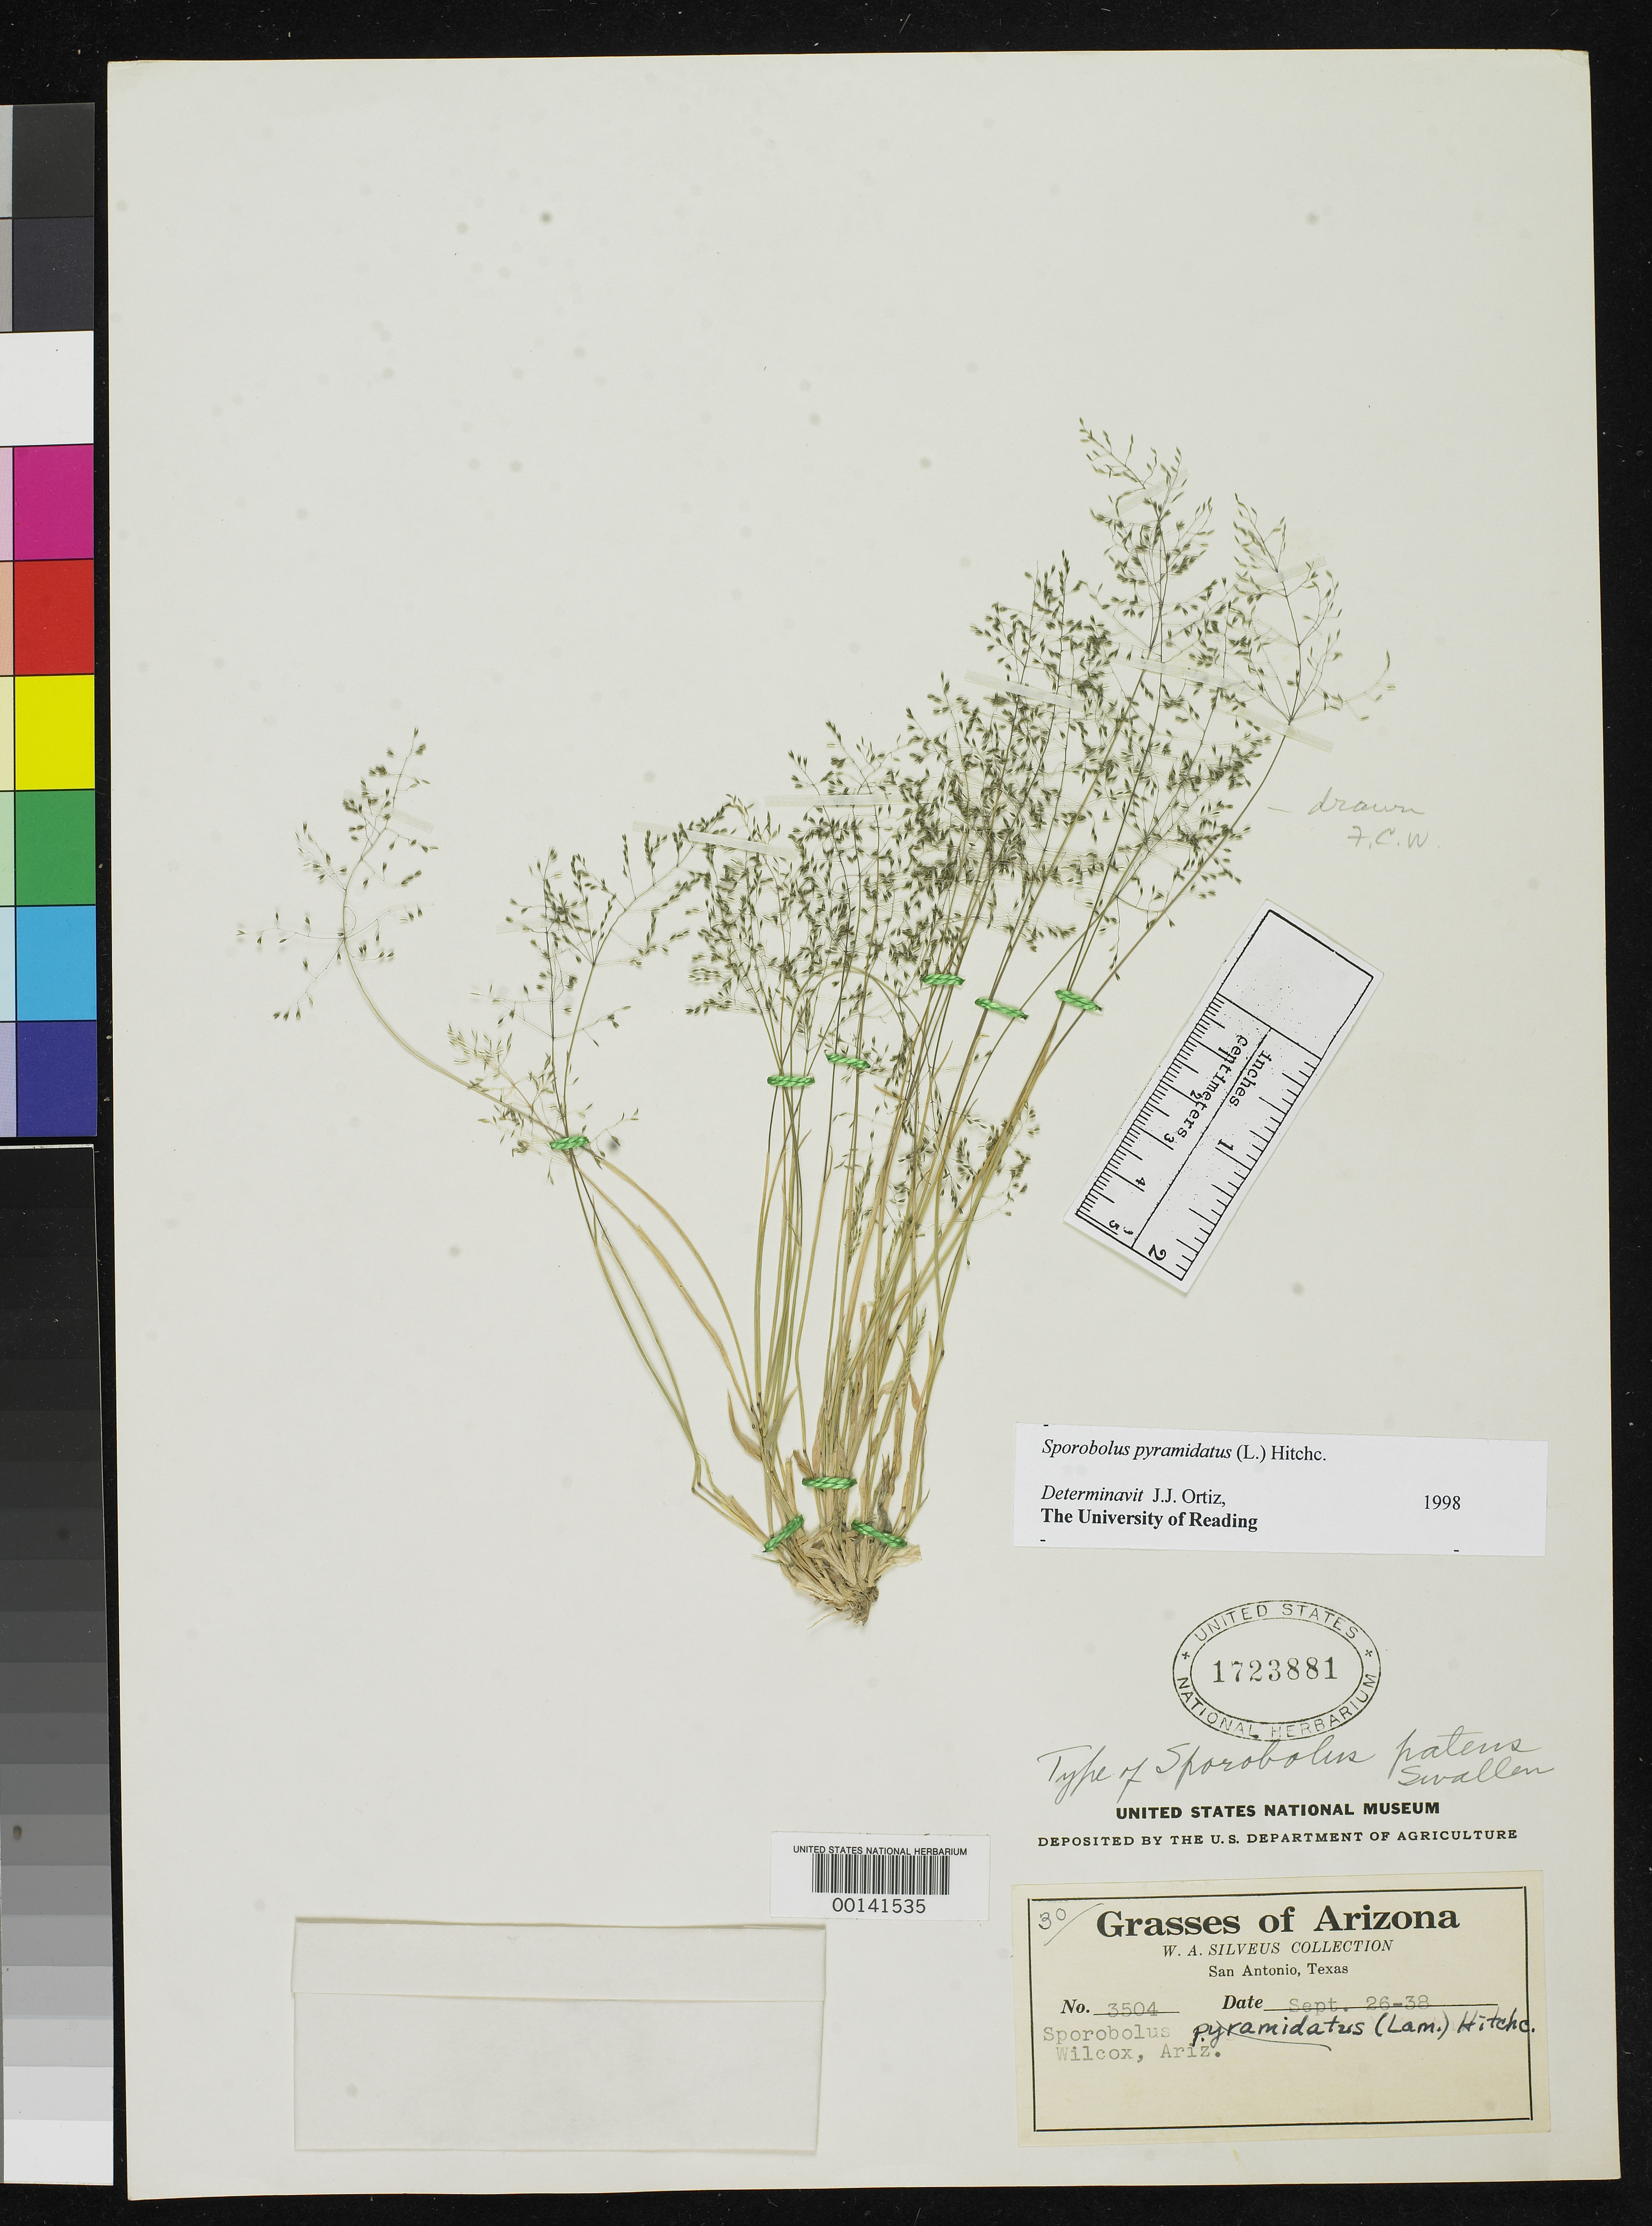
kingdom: Plantae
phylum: Tracheophyta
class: Liliopsida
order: Poales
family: Poaceae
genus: Sporobolus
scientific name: Sporobolus patens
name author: Swallen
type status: Holotype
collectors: W. Silveus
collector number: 3504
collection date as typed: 26 Sep 1938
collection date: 1938-09-26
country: United States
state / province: Arizona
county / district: Cochise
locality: Wilcox.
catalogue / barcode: US 1723881